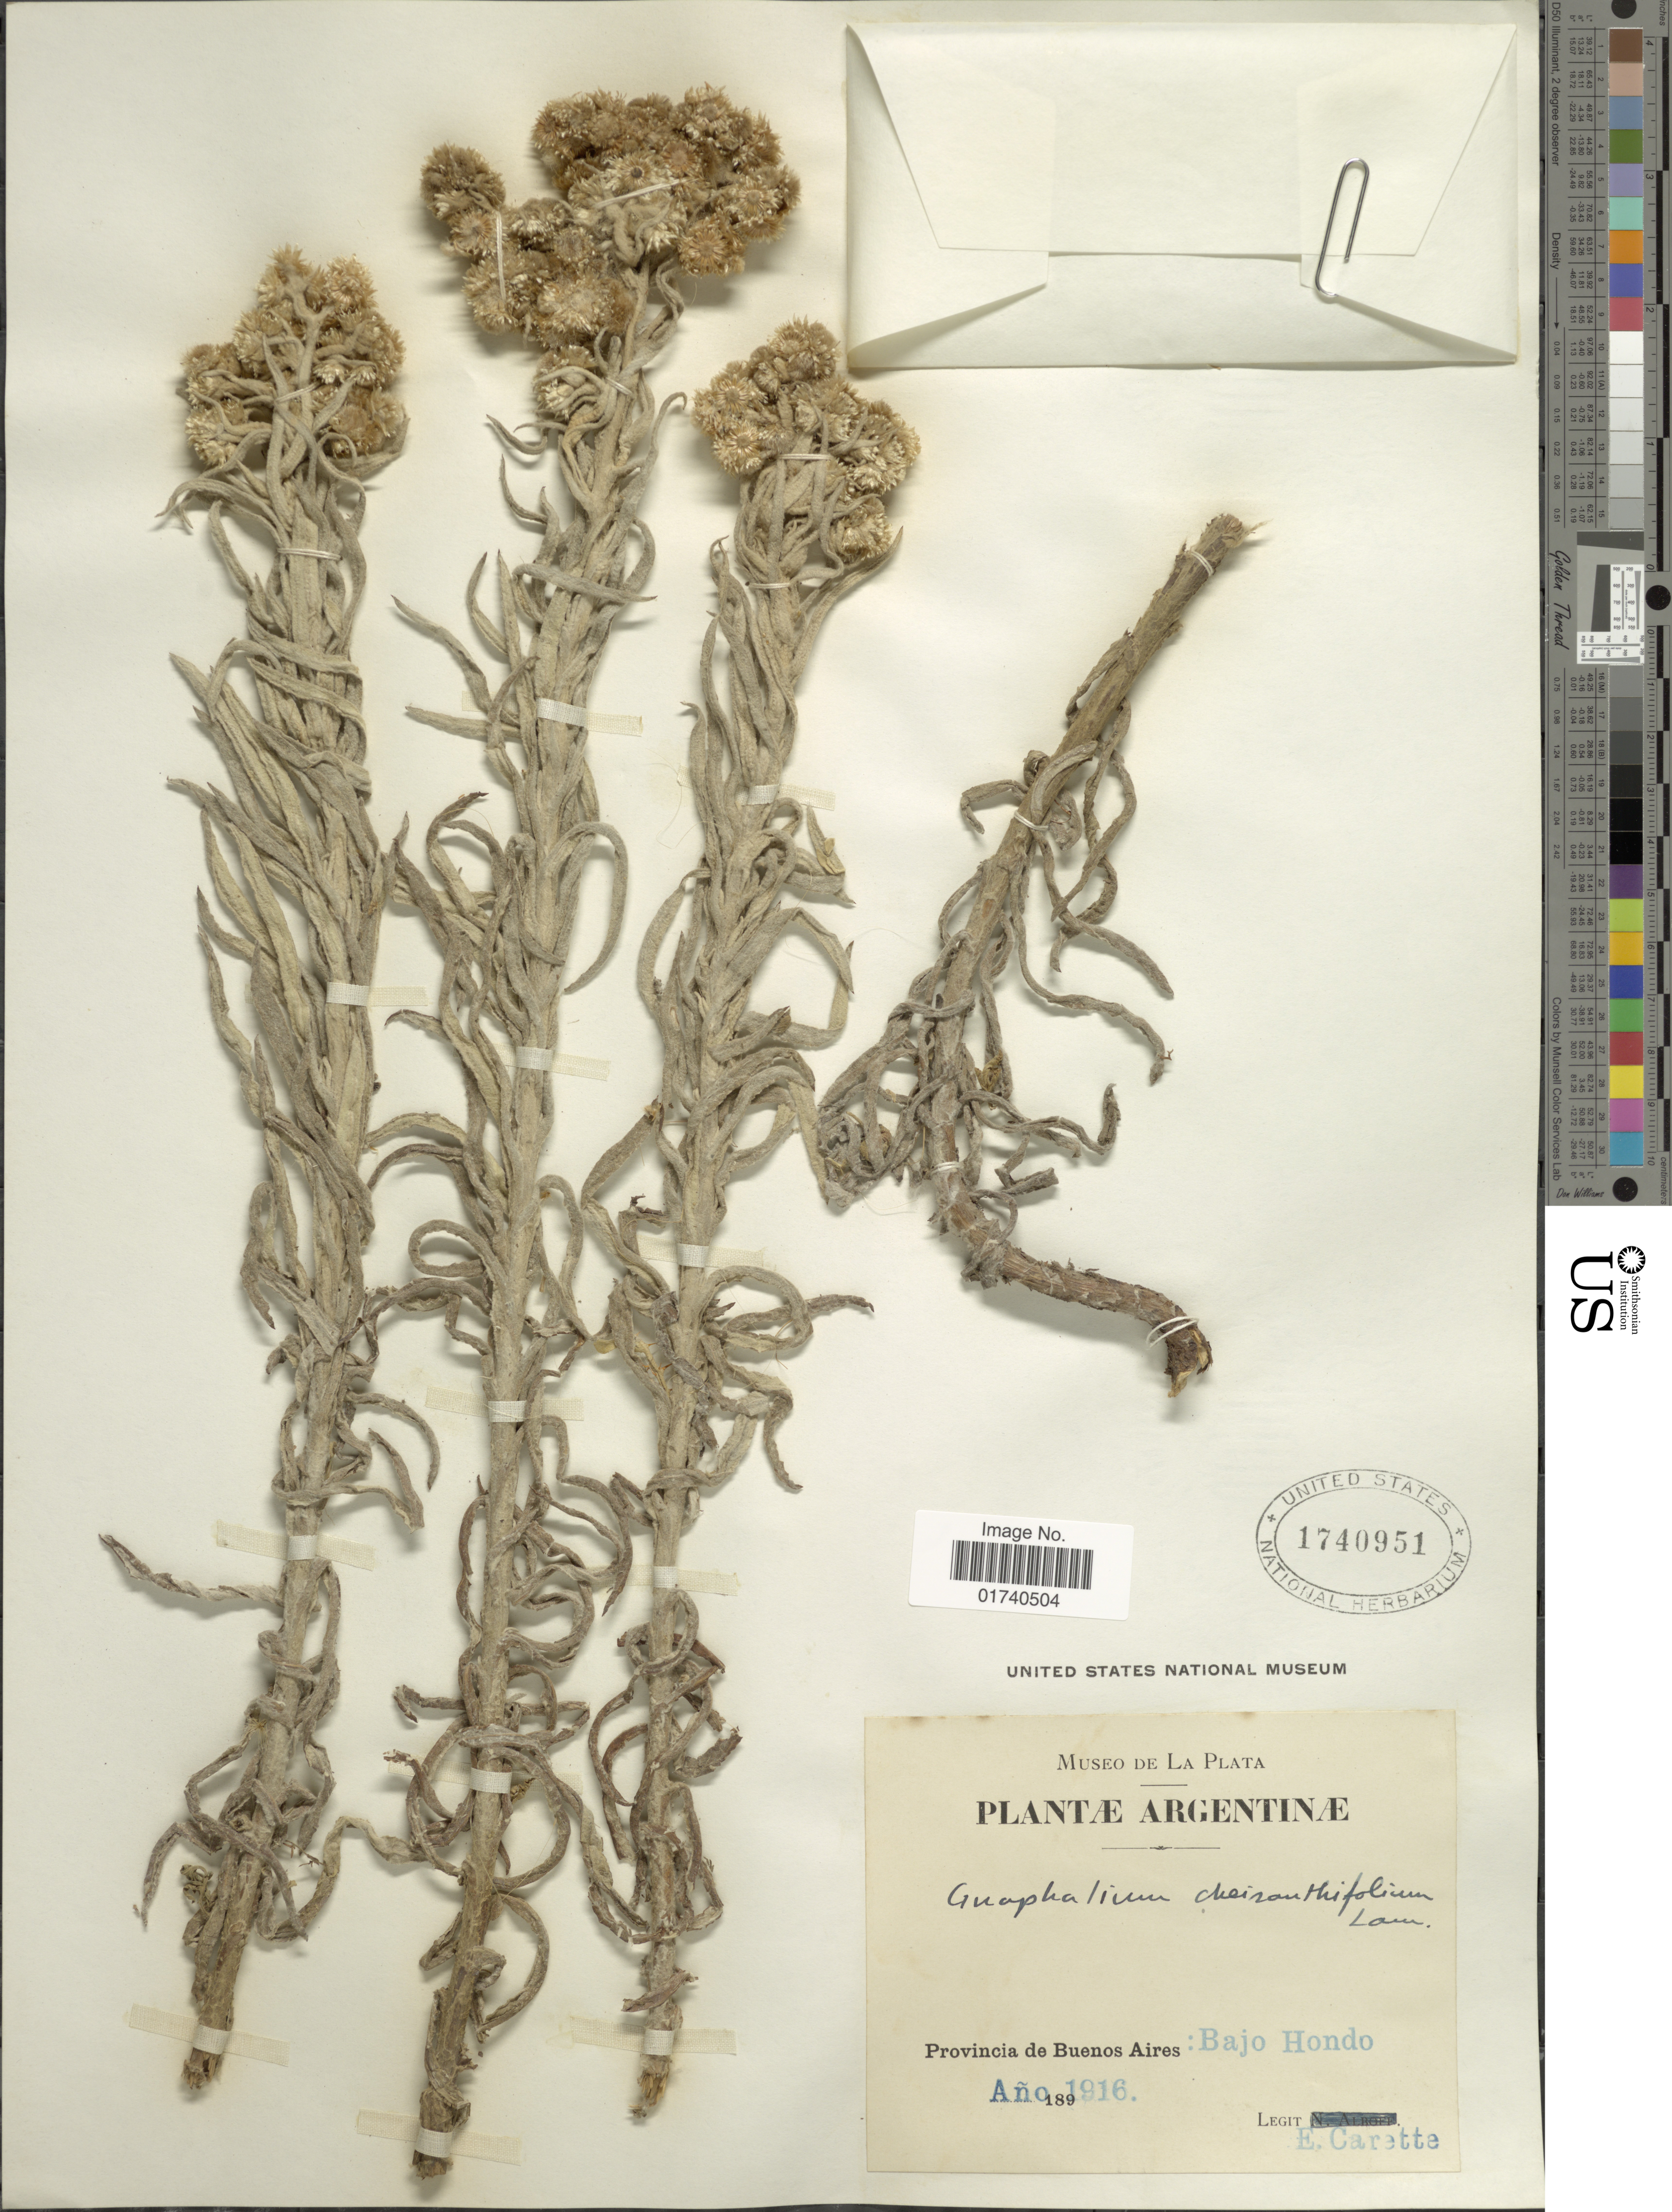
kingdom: Plantae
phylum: Tracheophyta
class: Magnoliopsida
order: Asterales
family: Asteraceae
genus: Pseudognaphalium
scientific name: Pseudognaphalium cheiranthifolium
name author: (Lam.) Hilliard & B.L. Burtt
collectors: E. Carette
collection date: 1916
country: Argentina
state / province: Buenos Aires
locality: Provincia de Buenos Aires: Bajo Hondo.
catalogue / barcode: US 1740951